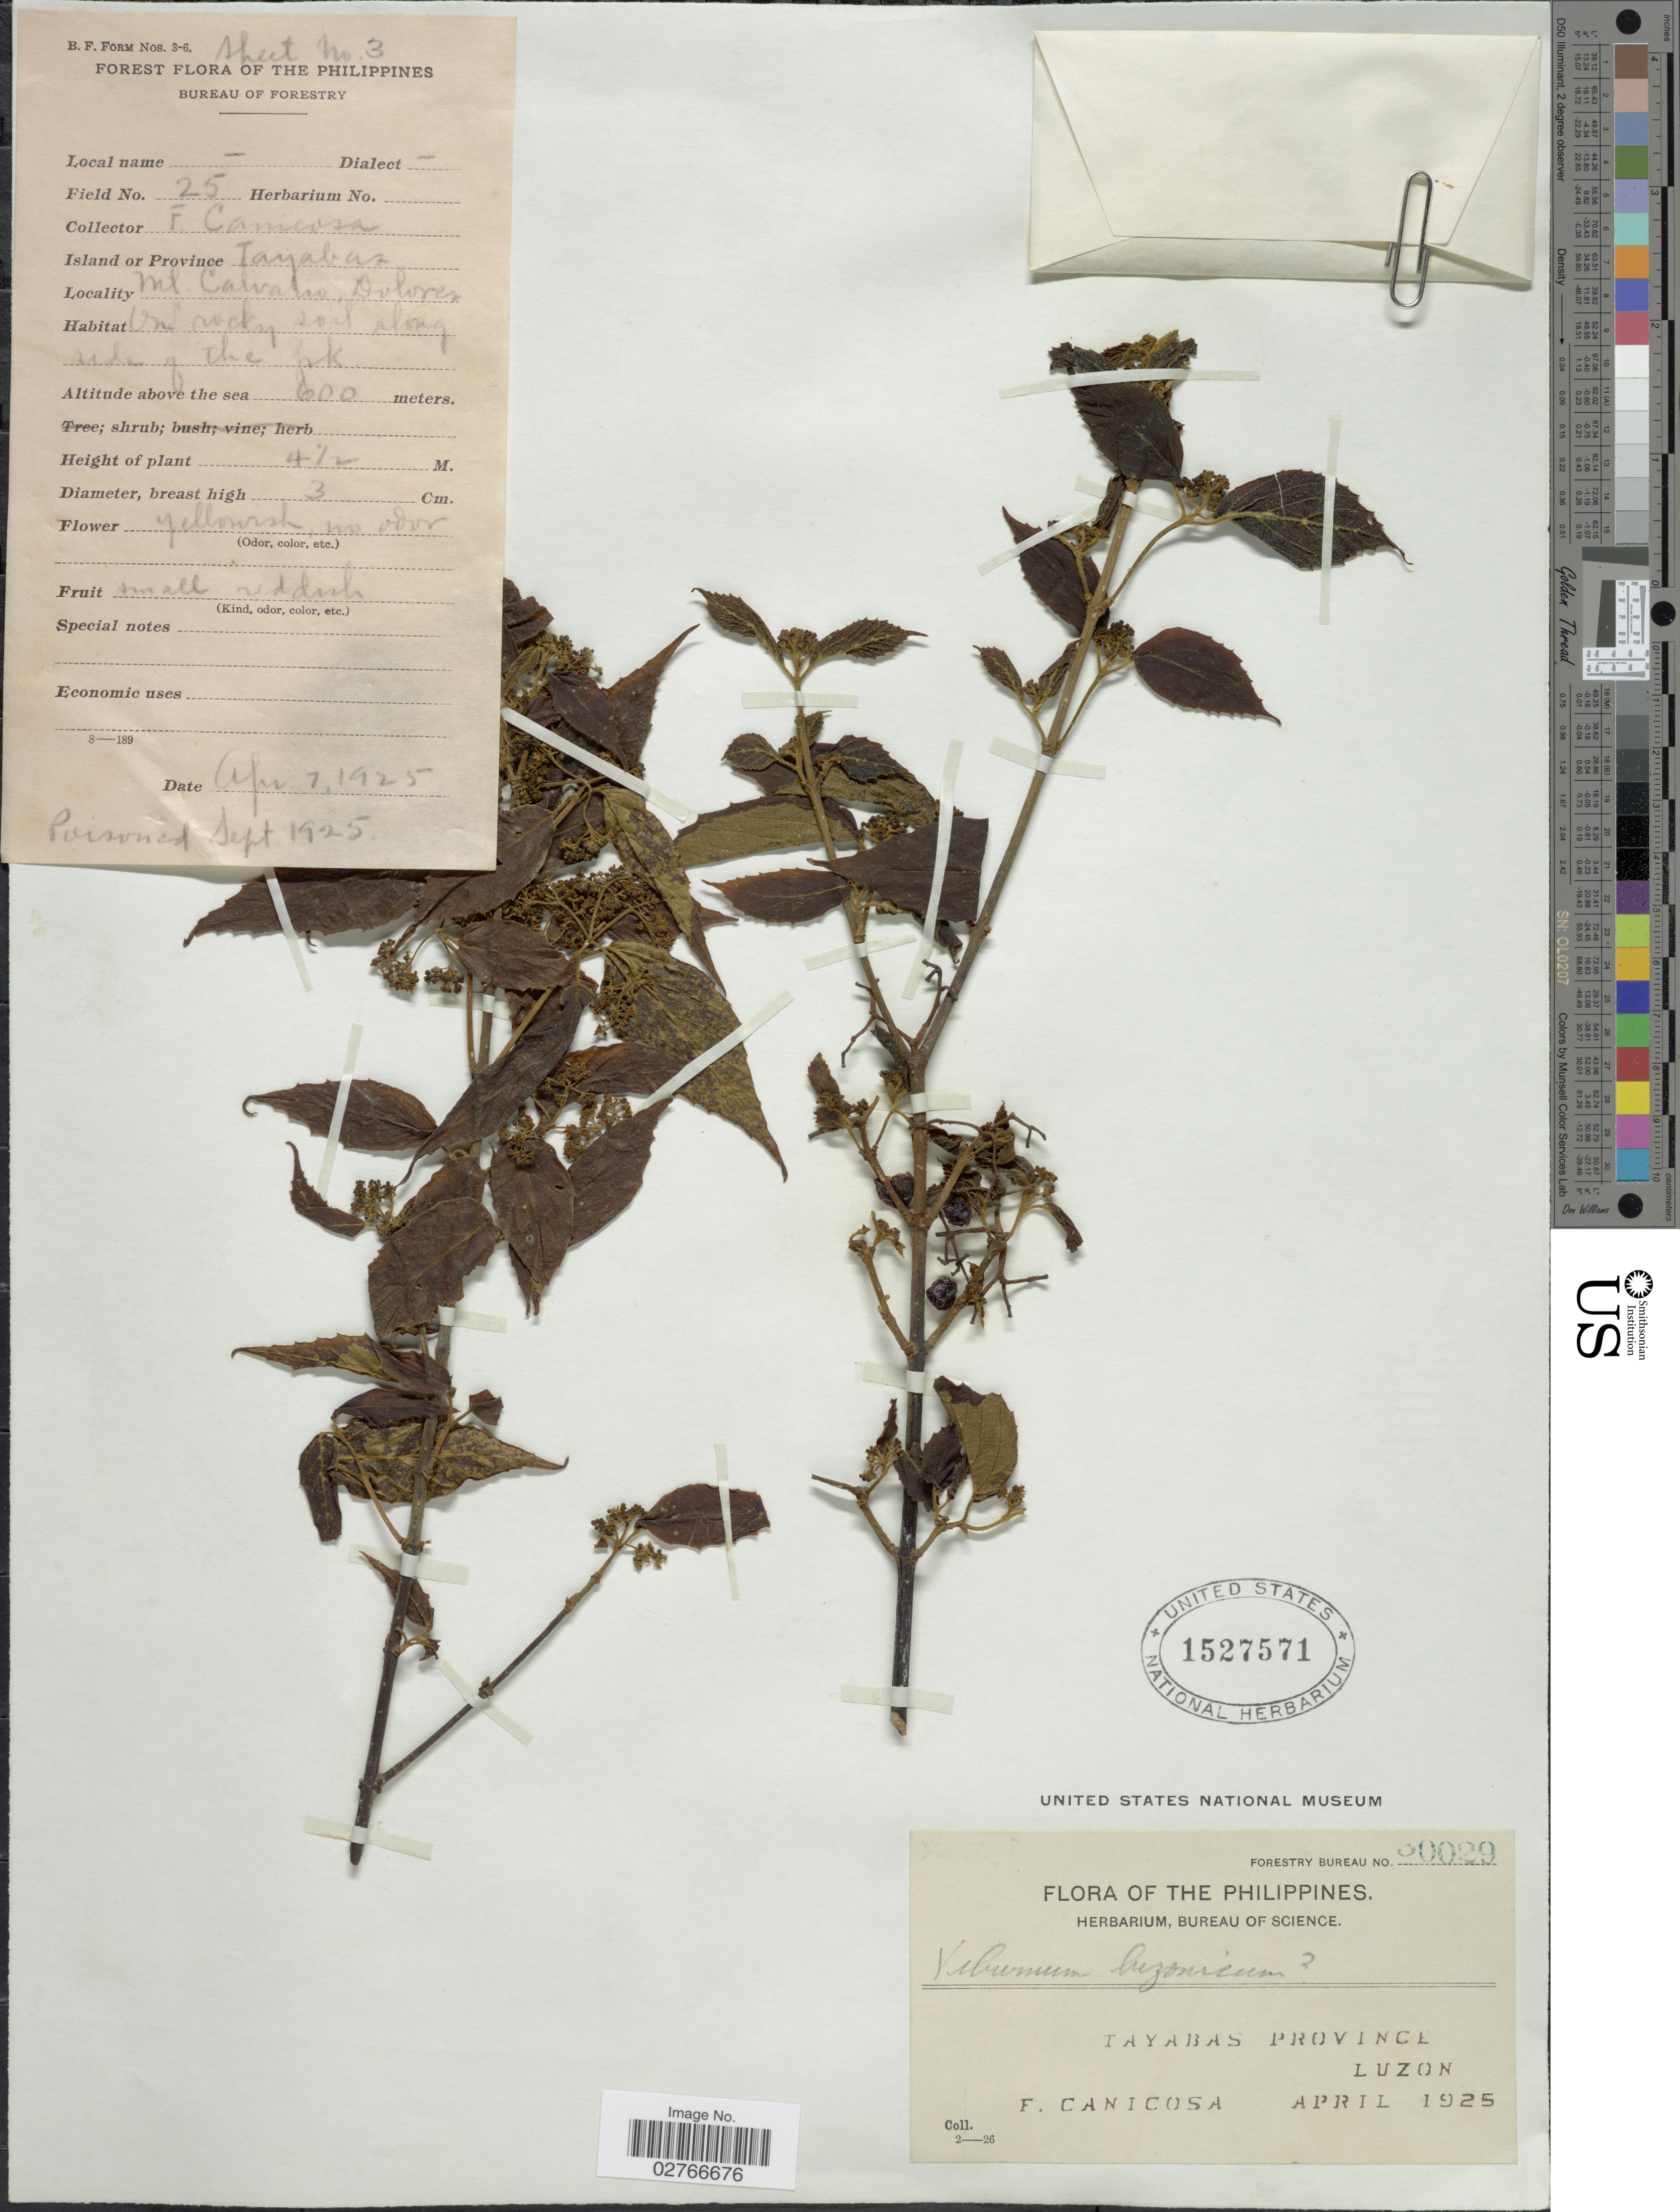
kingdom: Plantae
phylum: Tracheophyta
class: Magnoliopsida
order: Dipsacales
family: Viburnaceae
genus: Viburnum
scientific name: Viburnum luzonicum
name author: Rolfe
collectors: F. Canicosa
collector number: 25?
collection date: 1925-04-07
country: Philippines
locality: Tayabas Province Luzon. Mt. Calcano, Dolores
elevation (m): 600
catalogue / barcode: US 1527571